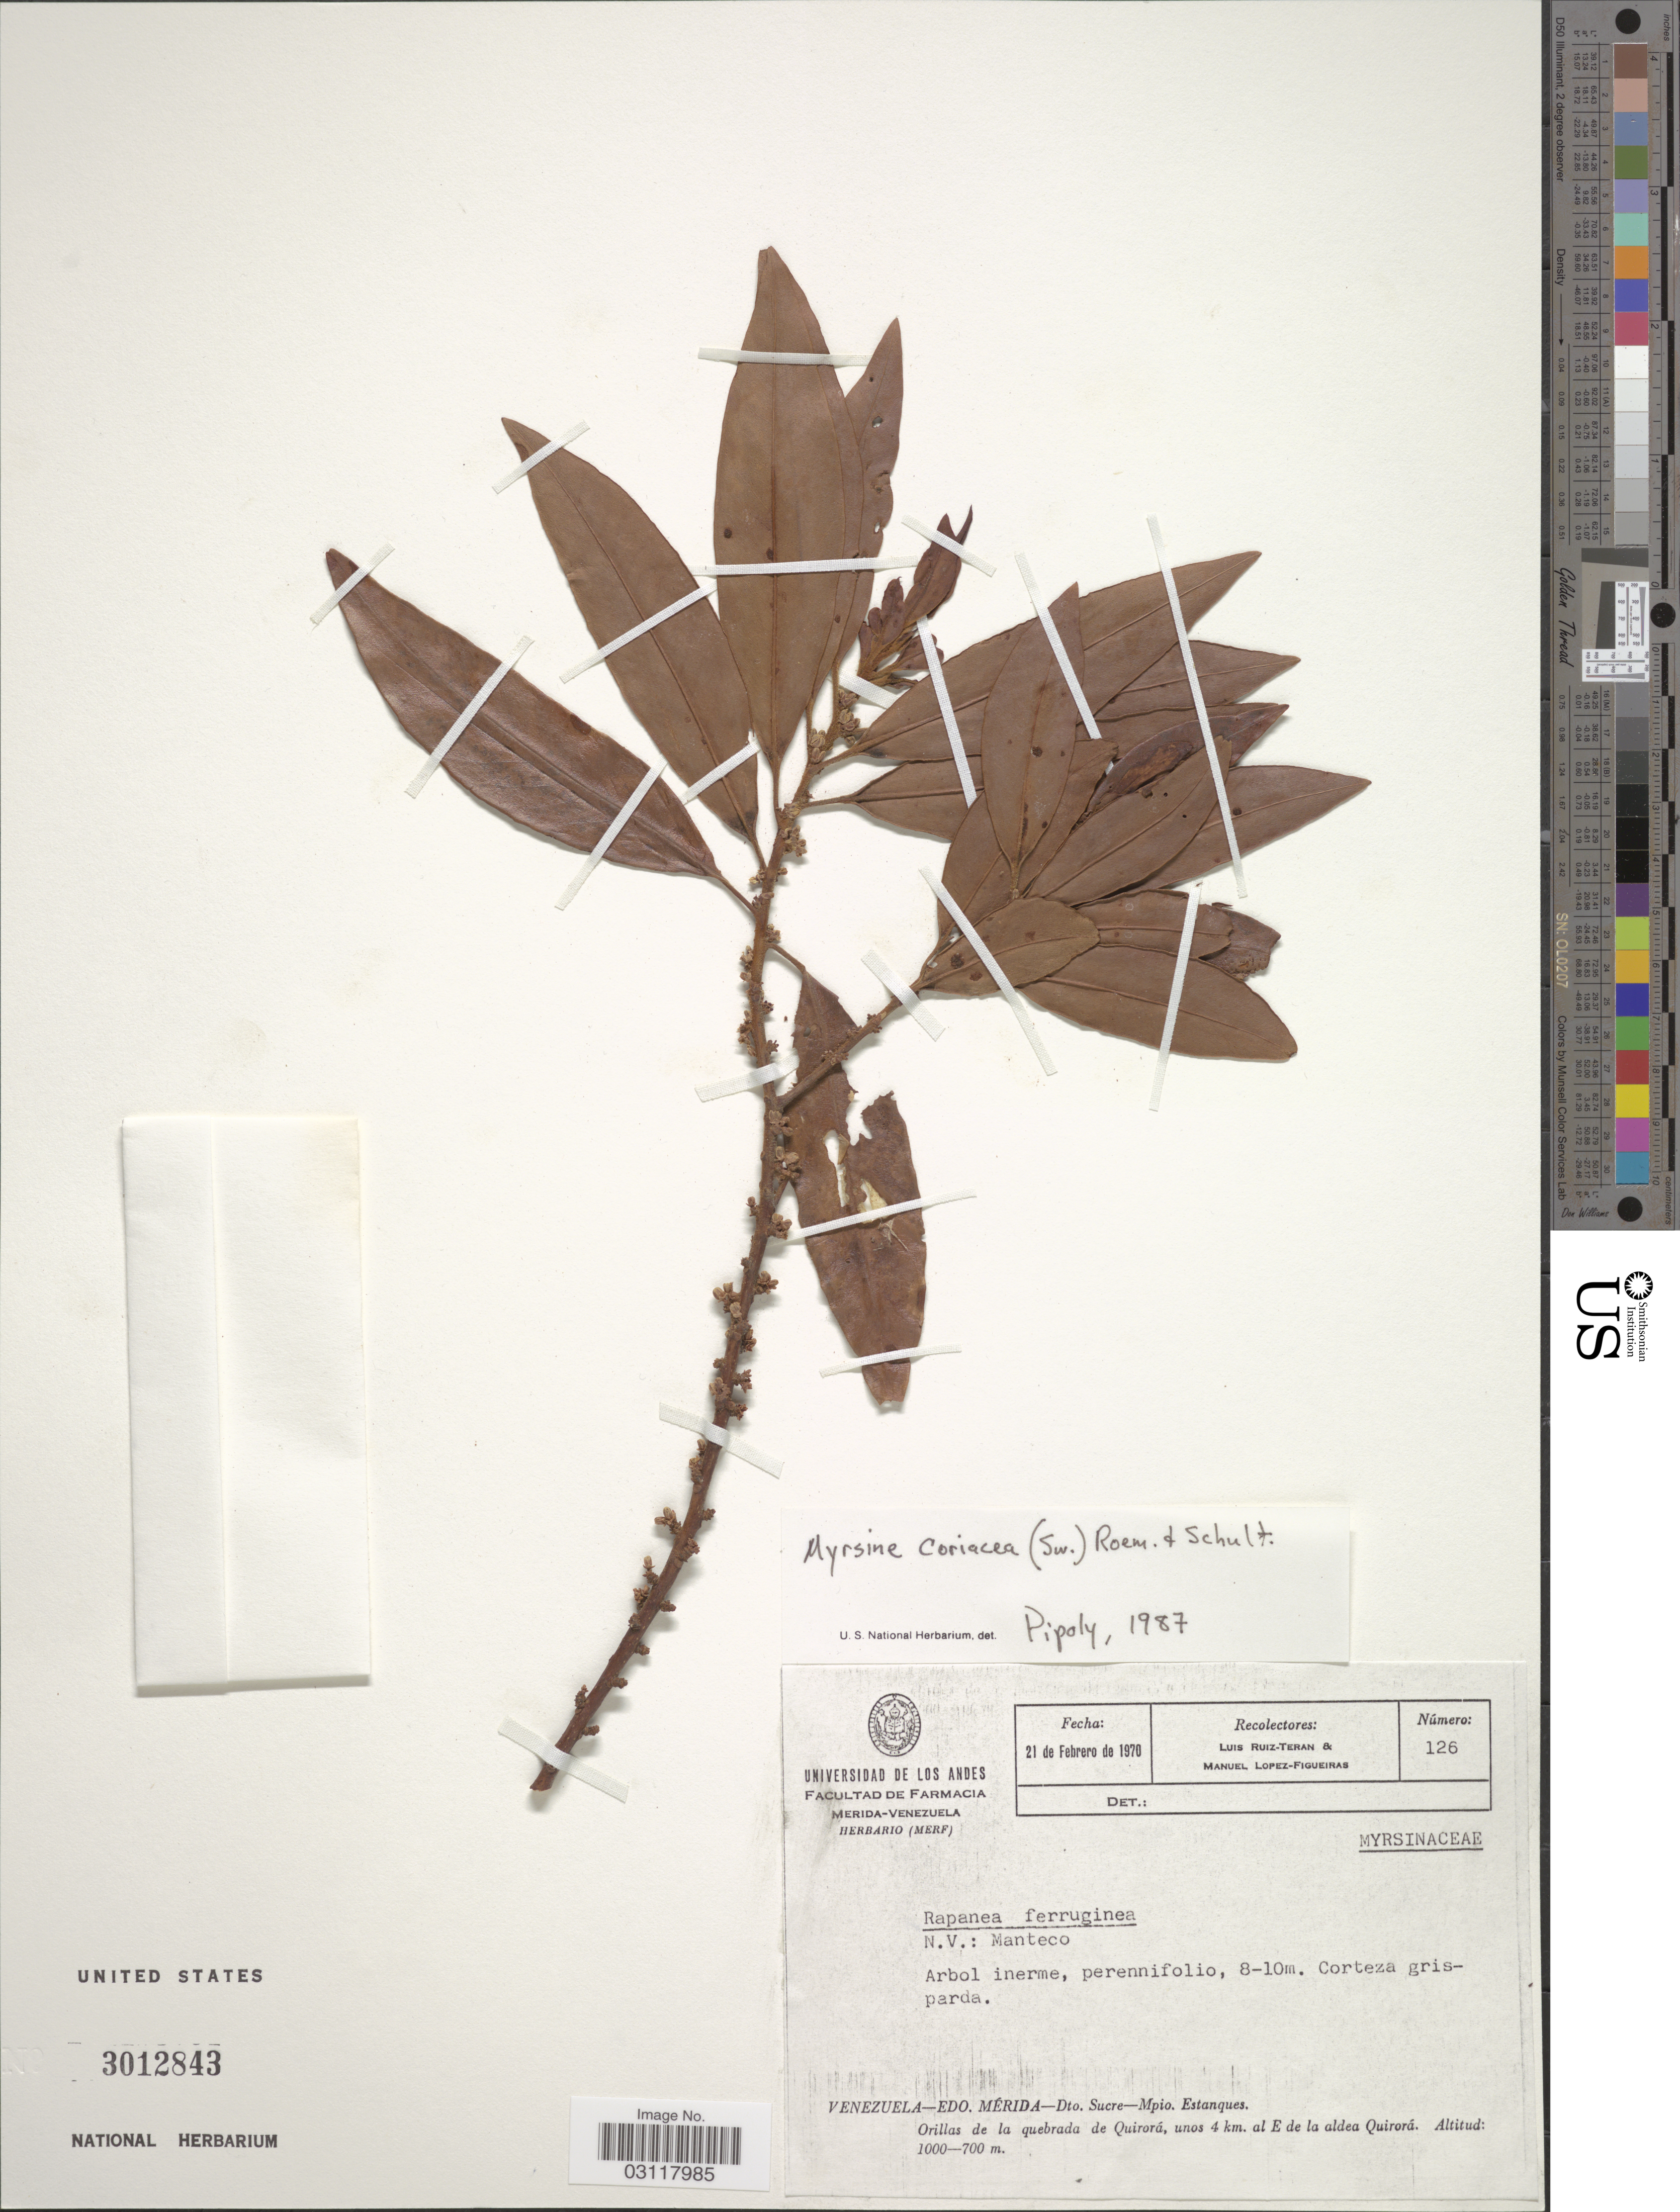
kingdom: Plantae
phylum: Tracheophyta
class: Magnoliopsida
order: Ericales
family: Primulaceae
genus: Rapanea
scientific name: Rapanea ferruginea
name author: (Ruiz & Pav.) Mez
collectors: L. Teran & M. López Figueiras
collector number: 126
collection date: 1970-02-21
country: Venezuela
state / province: Mérida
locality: Dto. Sucré-Mpio. Estanques. Orillas de la quebrada de Quirorá, unos 4 km. al E de la aldea Quirorá.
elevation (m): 700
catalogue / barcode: US 3012843